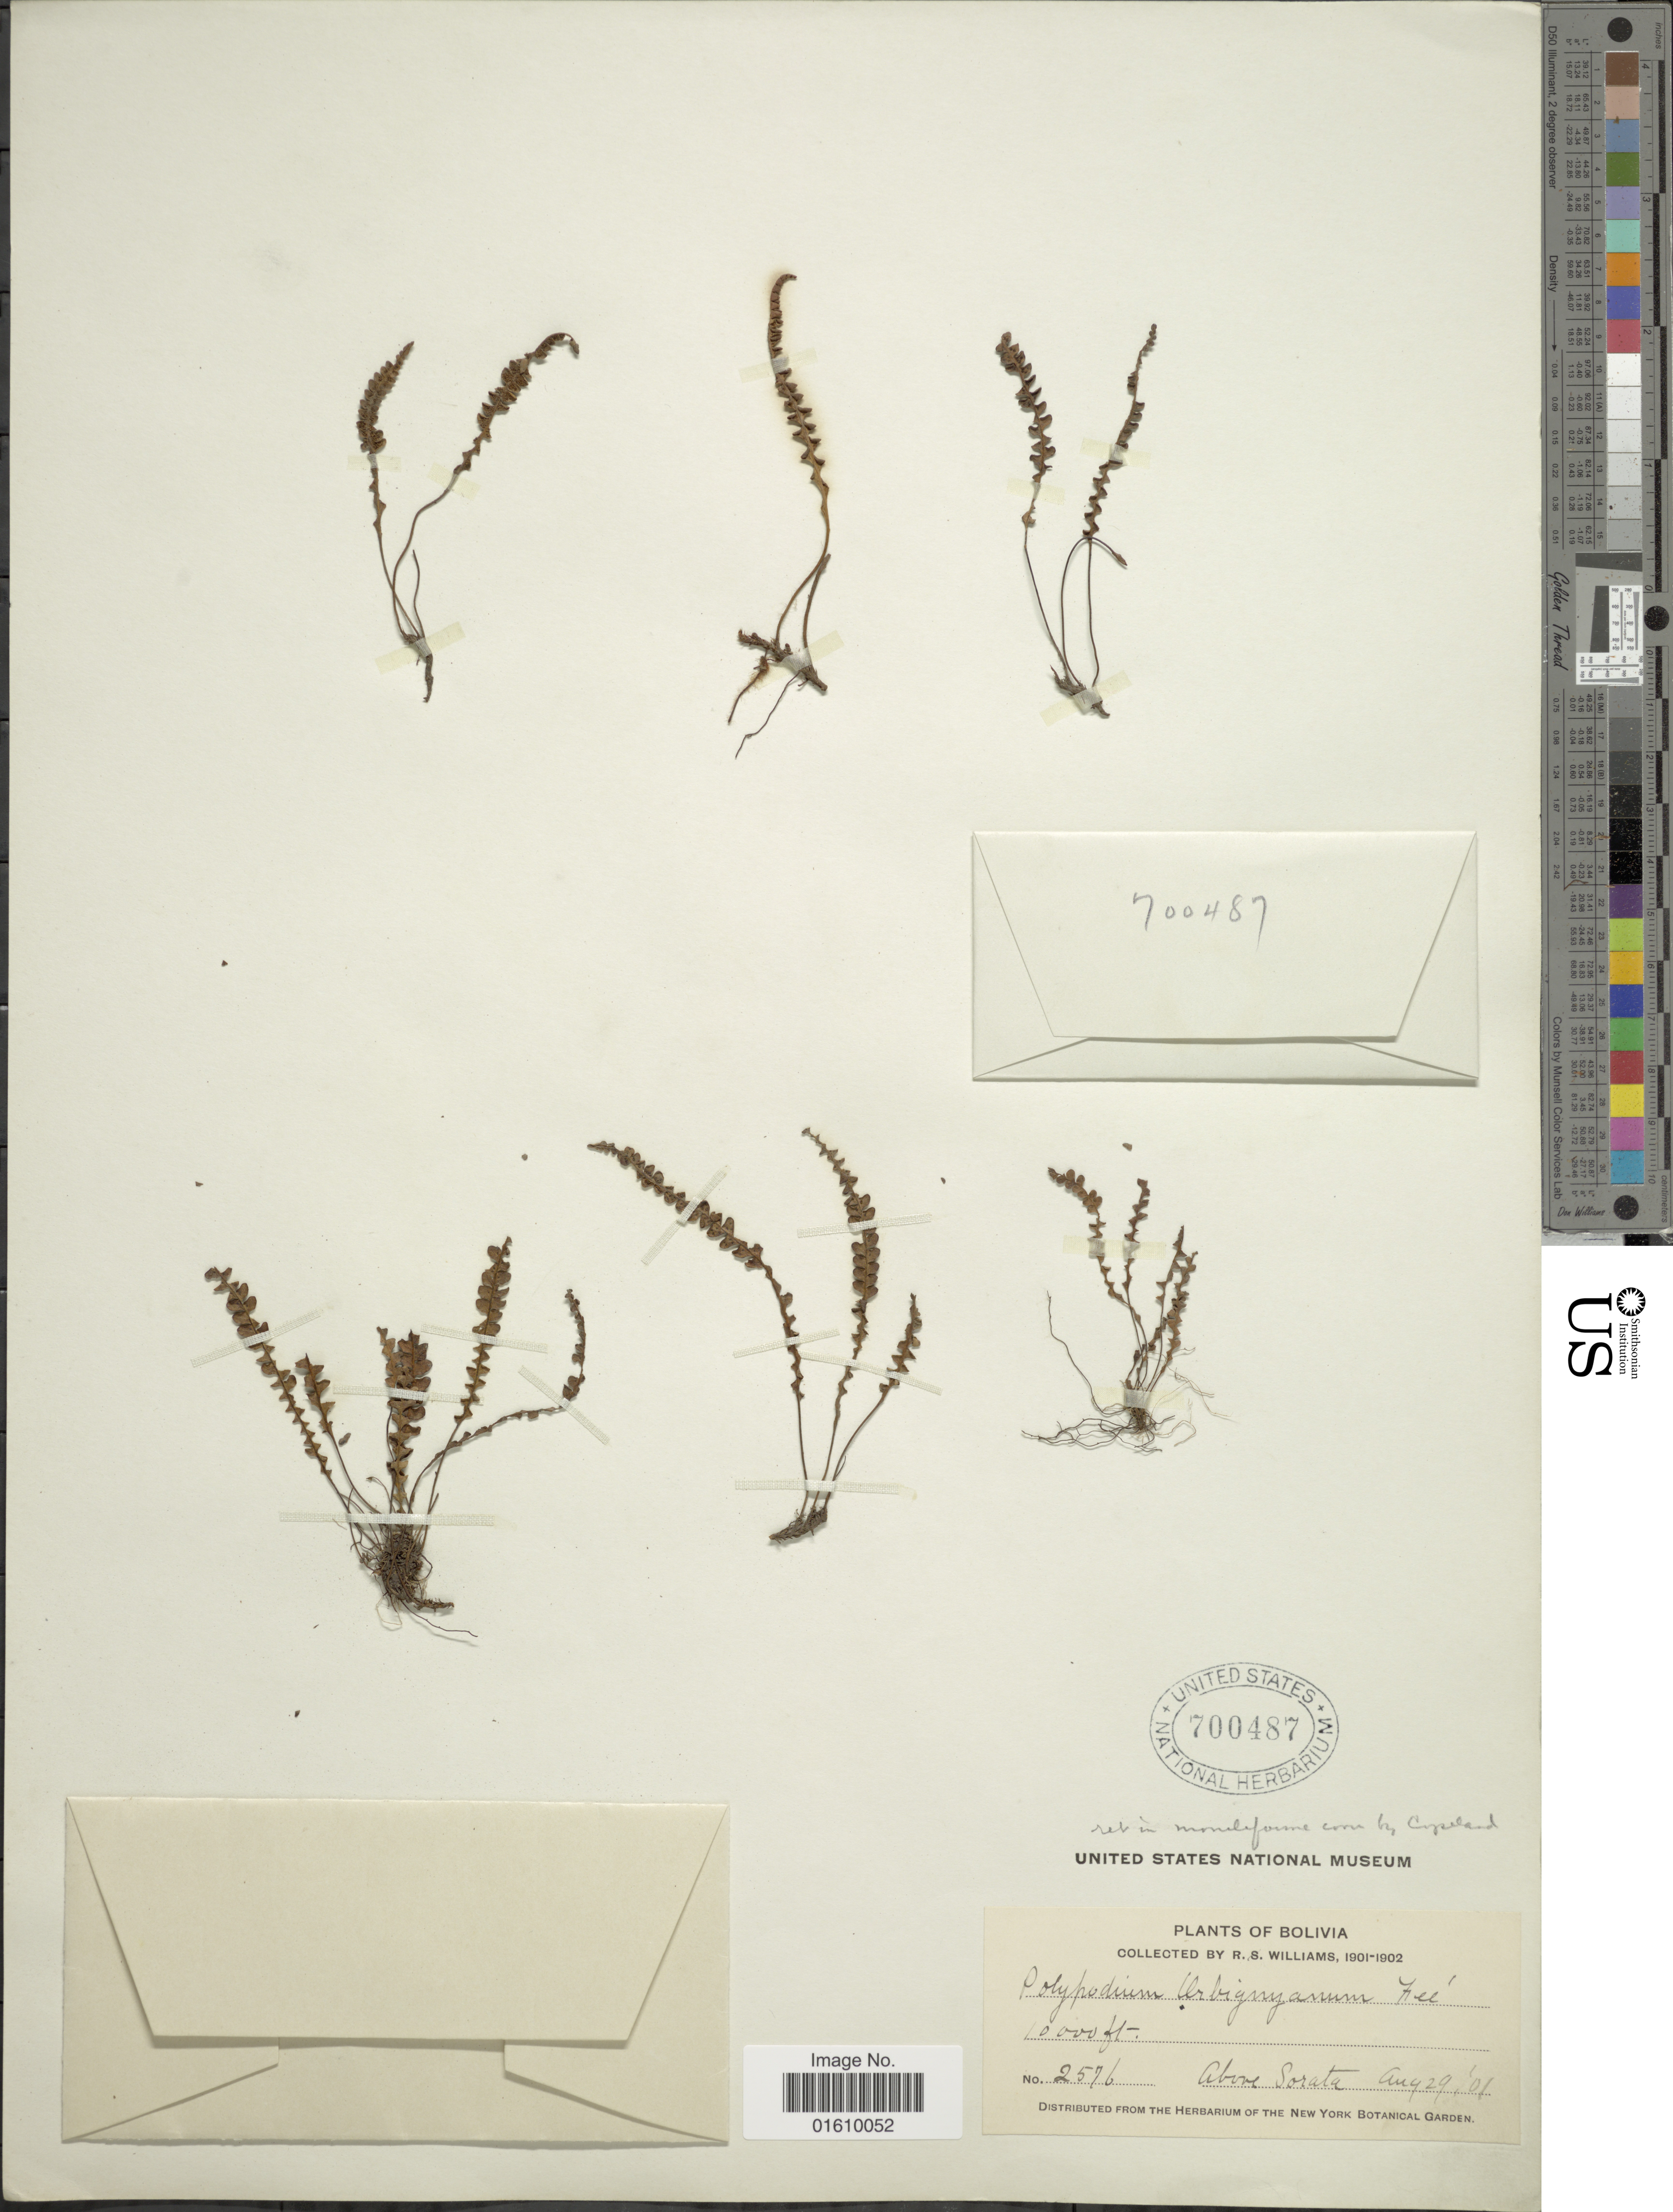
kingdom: Plantae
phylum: Tracheophyta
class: Polypodiopsida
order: Polypodiales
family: Polypodiaceae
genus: Melpomene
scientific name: Melpomene moniliformis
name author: (Lag. ex Sw.) A.R. Sm. & R.C. Moran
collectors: R. S. Williams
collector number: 2576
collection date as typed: Aug. 29, '01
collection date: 1901-08-29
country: Bolivia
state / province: La Páz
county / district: Larecaja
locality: Above Sorata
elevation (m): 3048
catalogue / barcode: US 700487